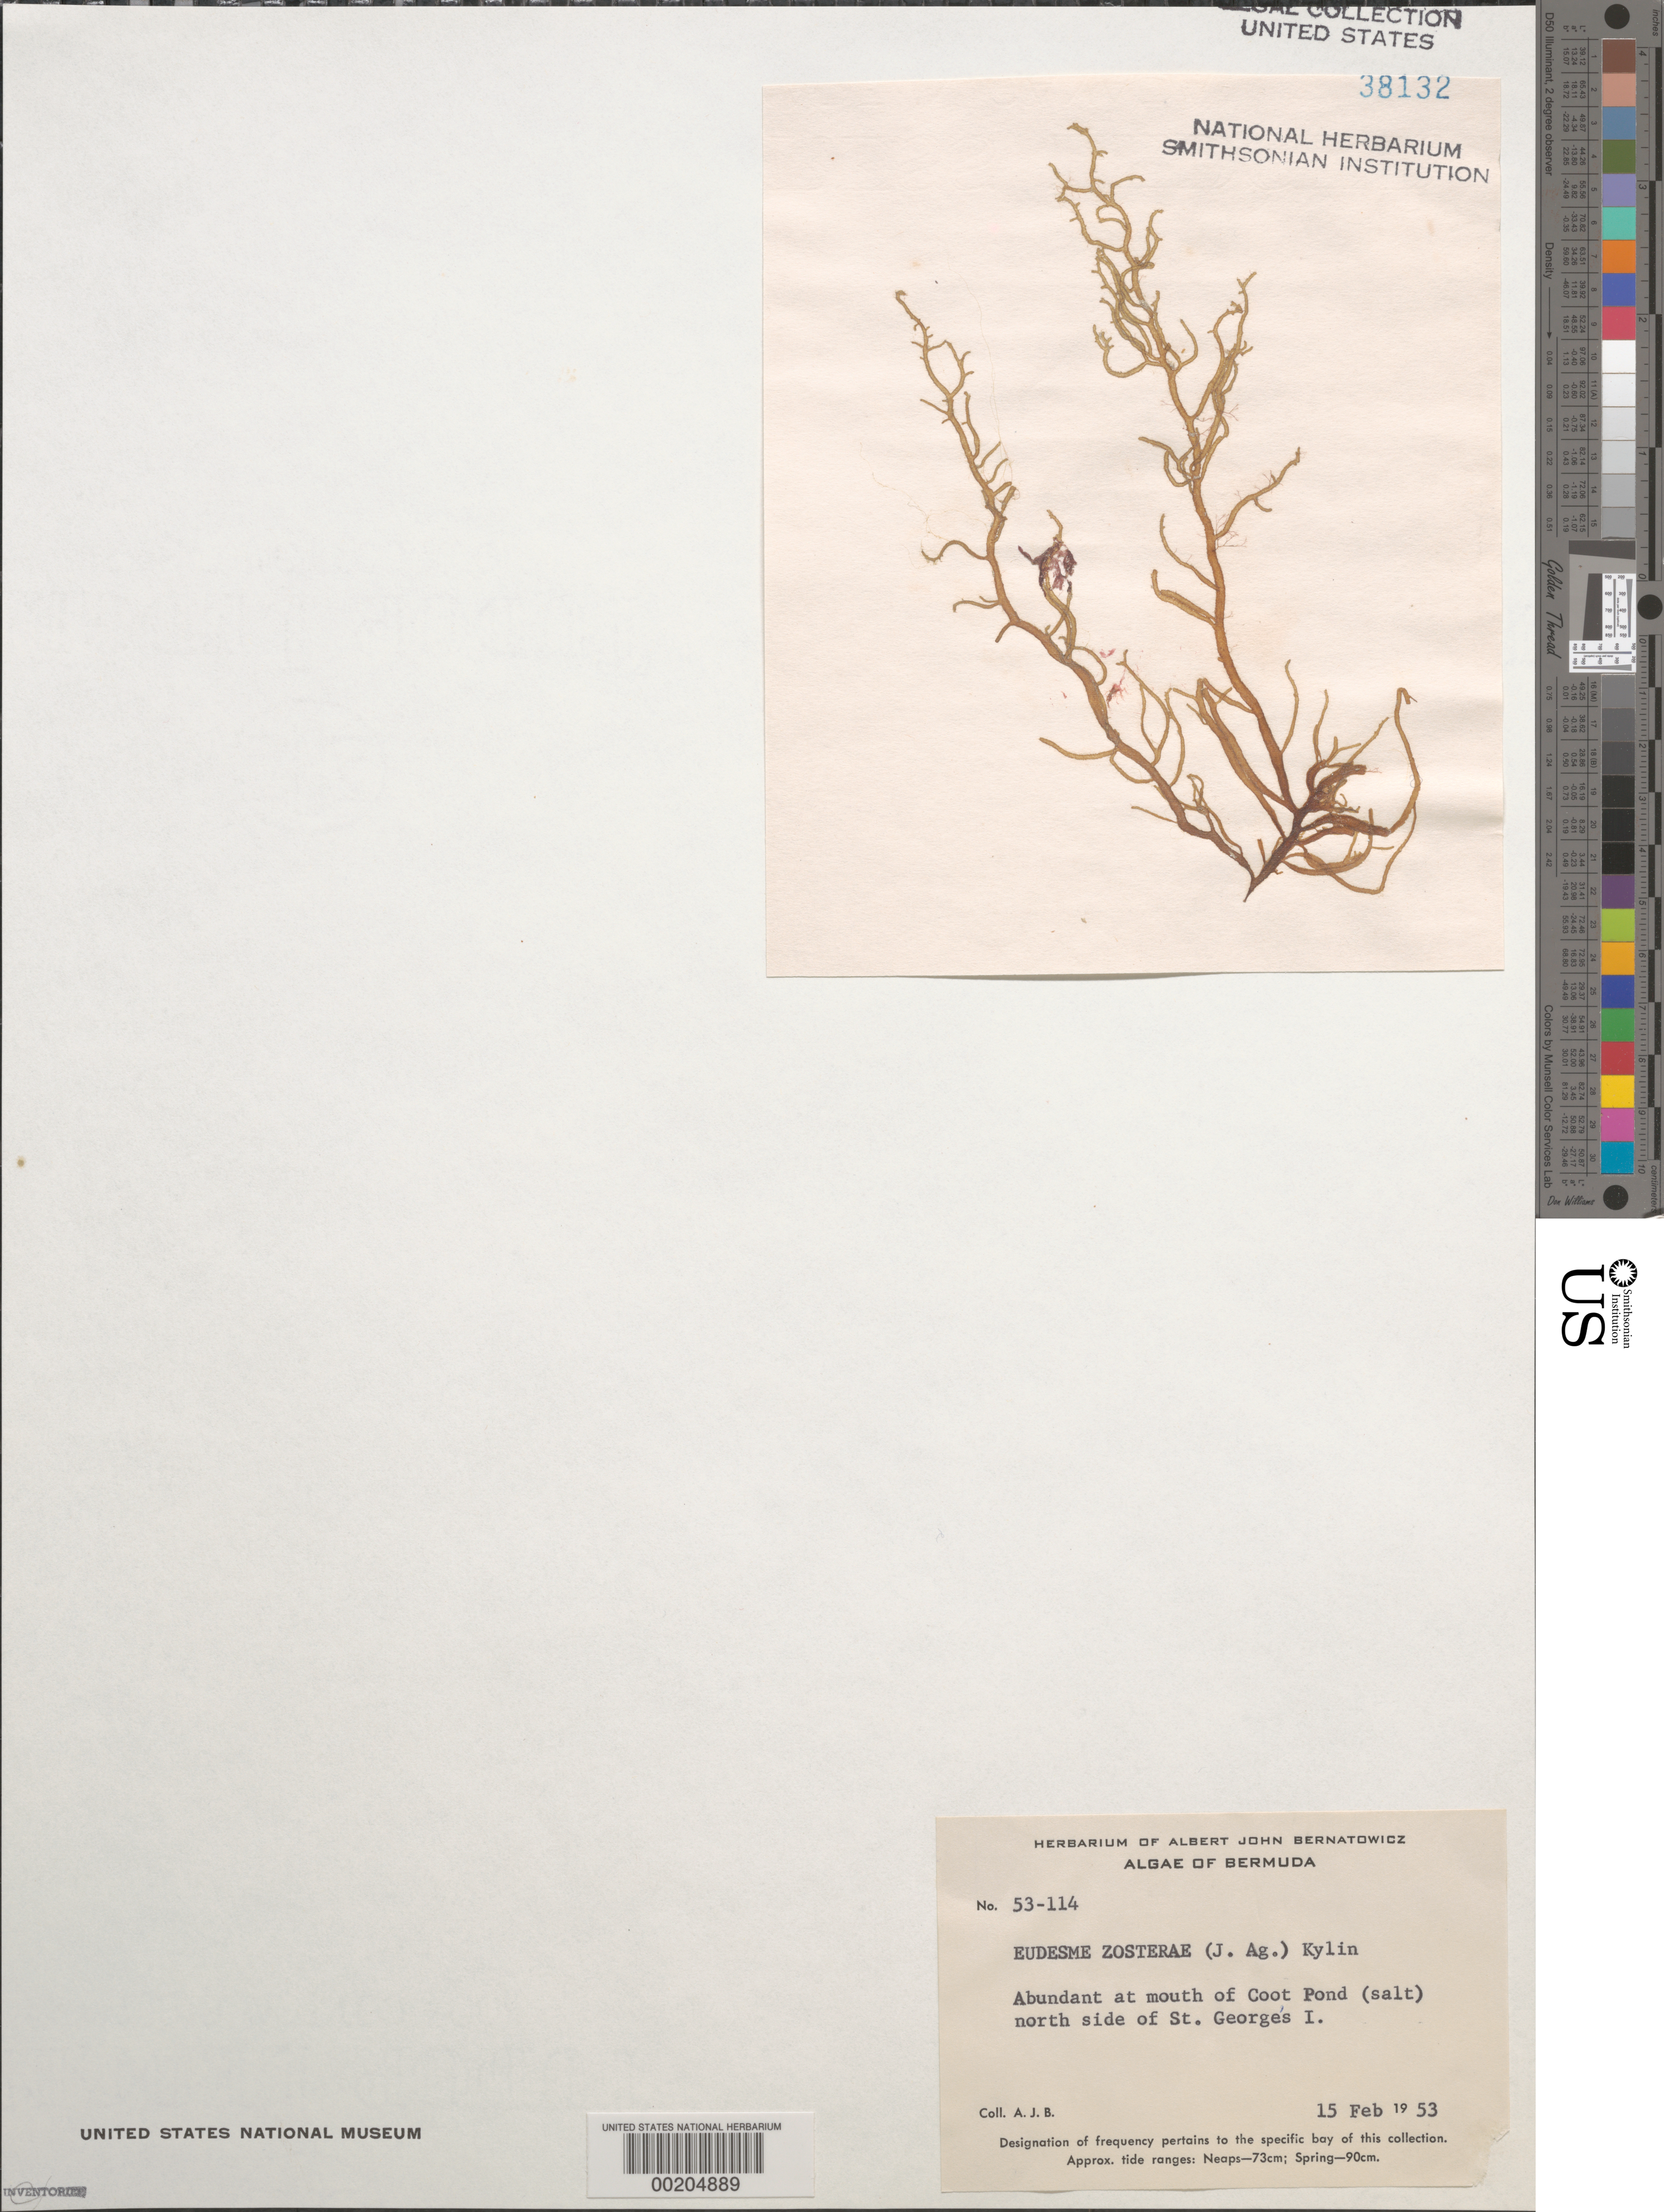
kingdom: Chromista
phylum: Ochrophyta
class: Phaeophyceae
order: Ectocarpales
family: Chordariaceae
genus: Cladosiphon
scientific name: Cladosiphon zosterae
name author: (J. Agardh) Kylin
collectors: A. Bernatowicz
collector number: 53-114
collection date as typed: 15 Feb 1953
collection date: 1953-02-15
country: Bermuda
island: St. George's Island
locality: Coot Pond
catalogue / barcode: US 38132